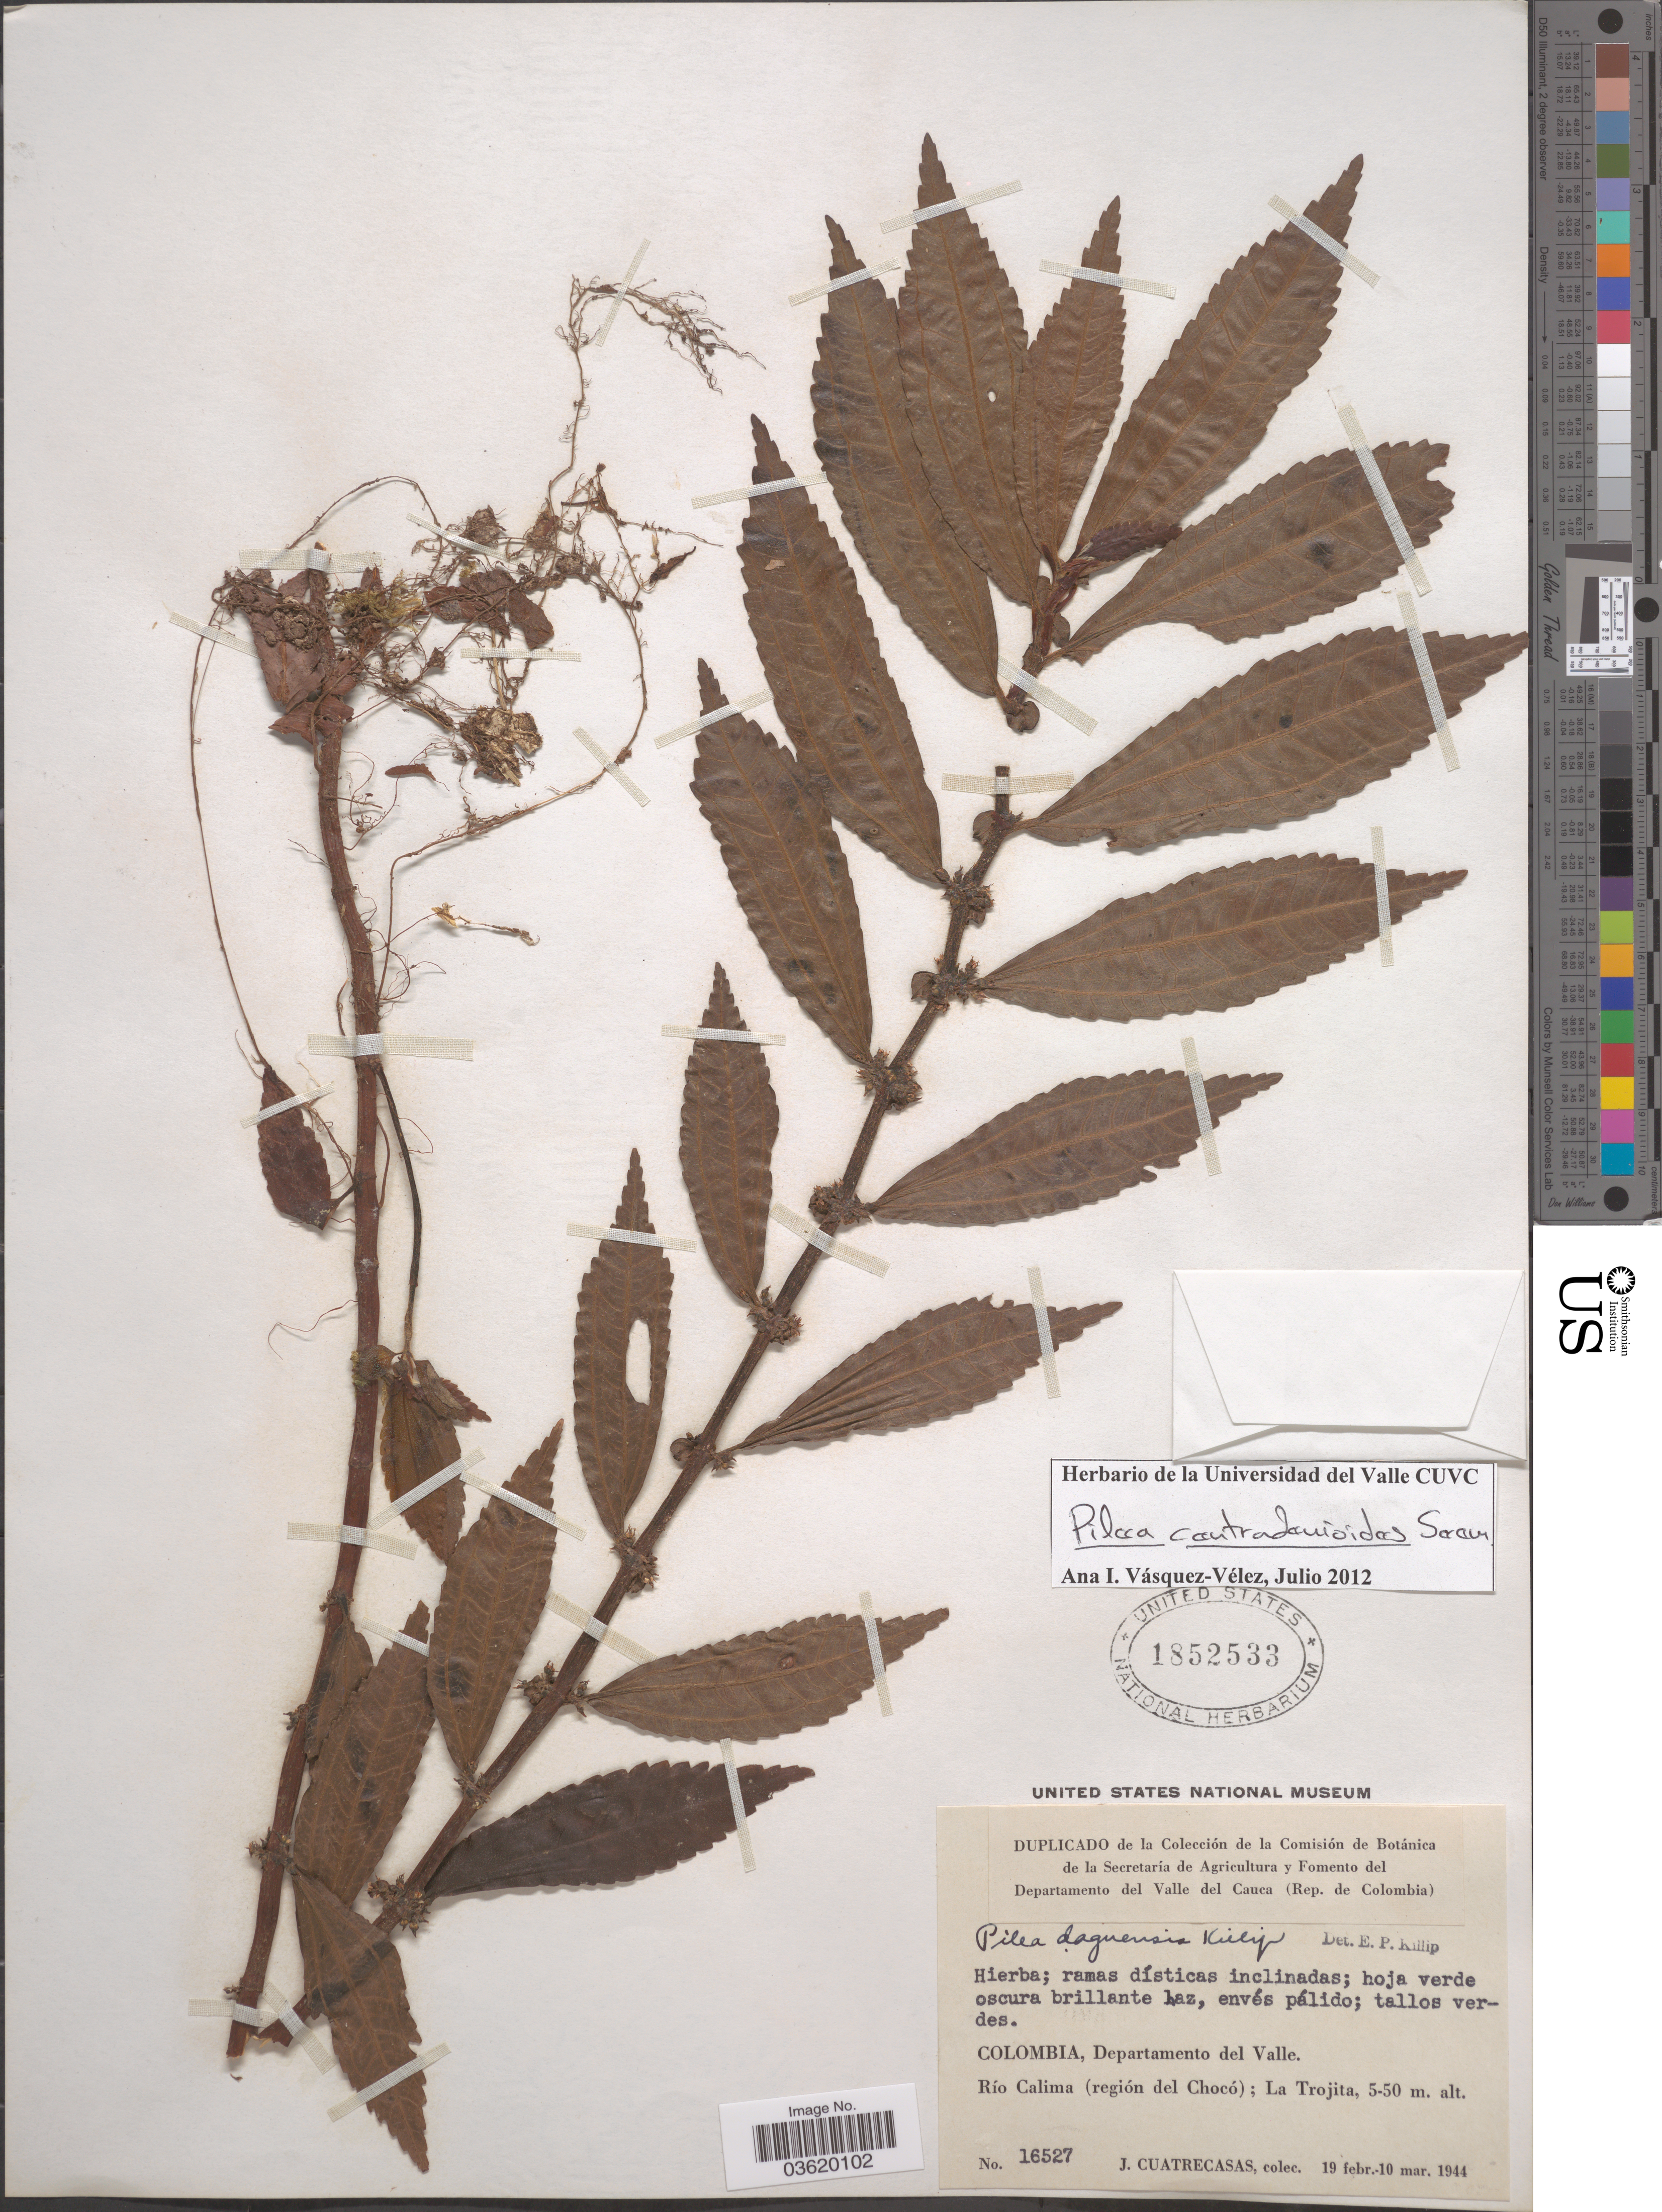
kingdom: Plantae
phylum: Tracheophyta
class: Magnoliopsida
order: Rosales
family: Urticaceae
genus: Pilea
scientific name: Pilea centradenioides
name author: Seem.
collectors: J. Cuatrecasas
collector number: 16527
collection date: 1944-02-19/1944-03-10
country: Colombia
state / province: Valle del Cauca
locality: Departamento del Valle. Río Calima (región del Chocó); La Trojita.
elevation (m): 5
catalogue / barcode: US 1852533